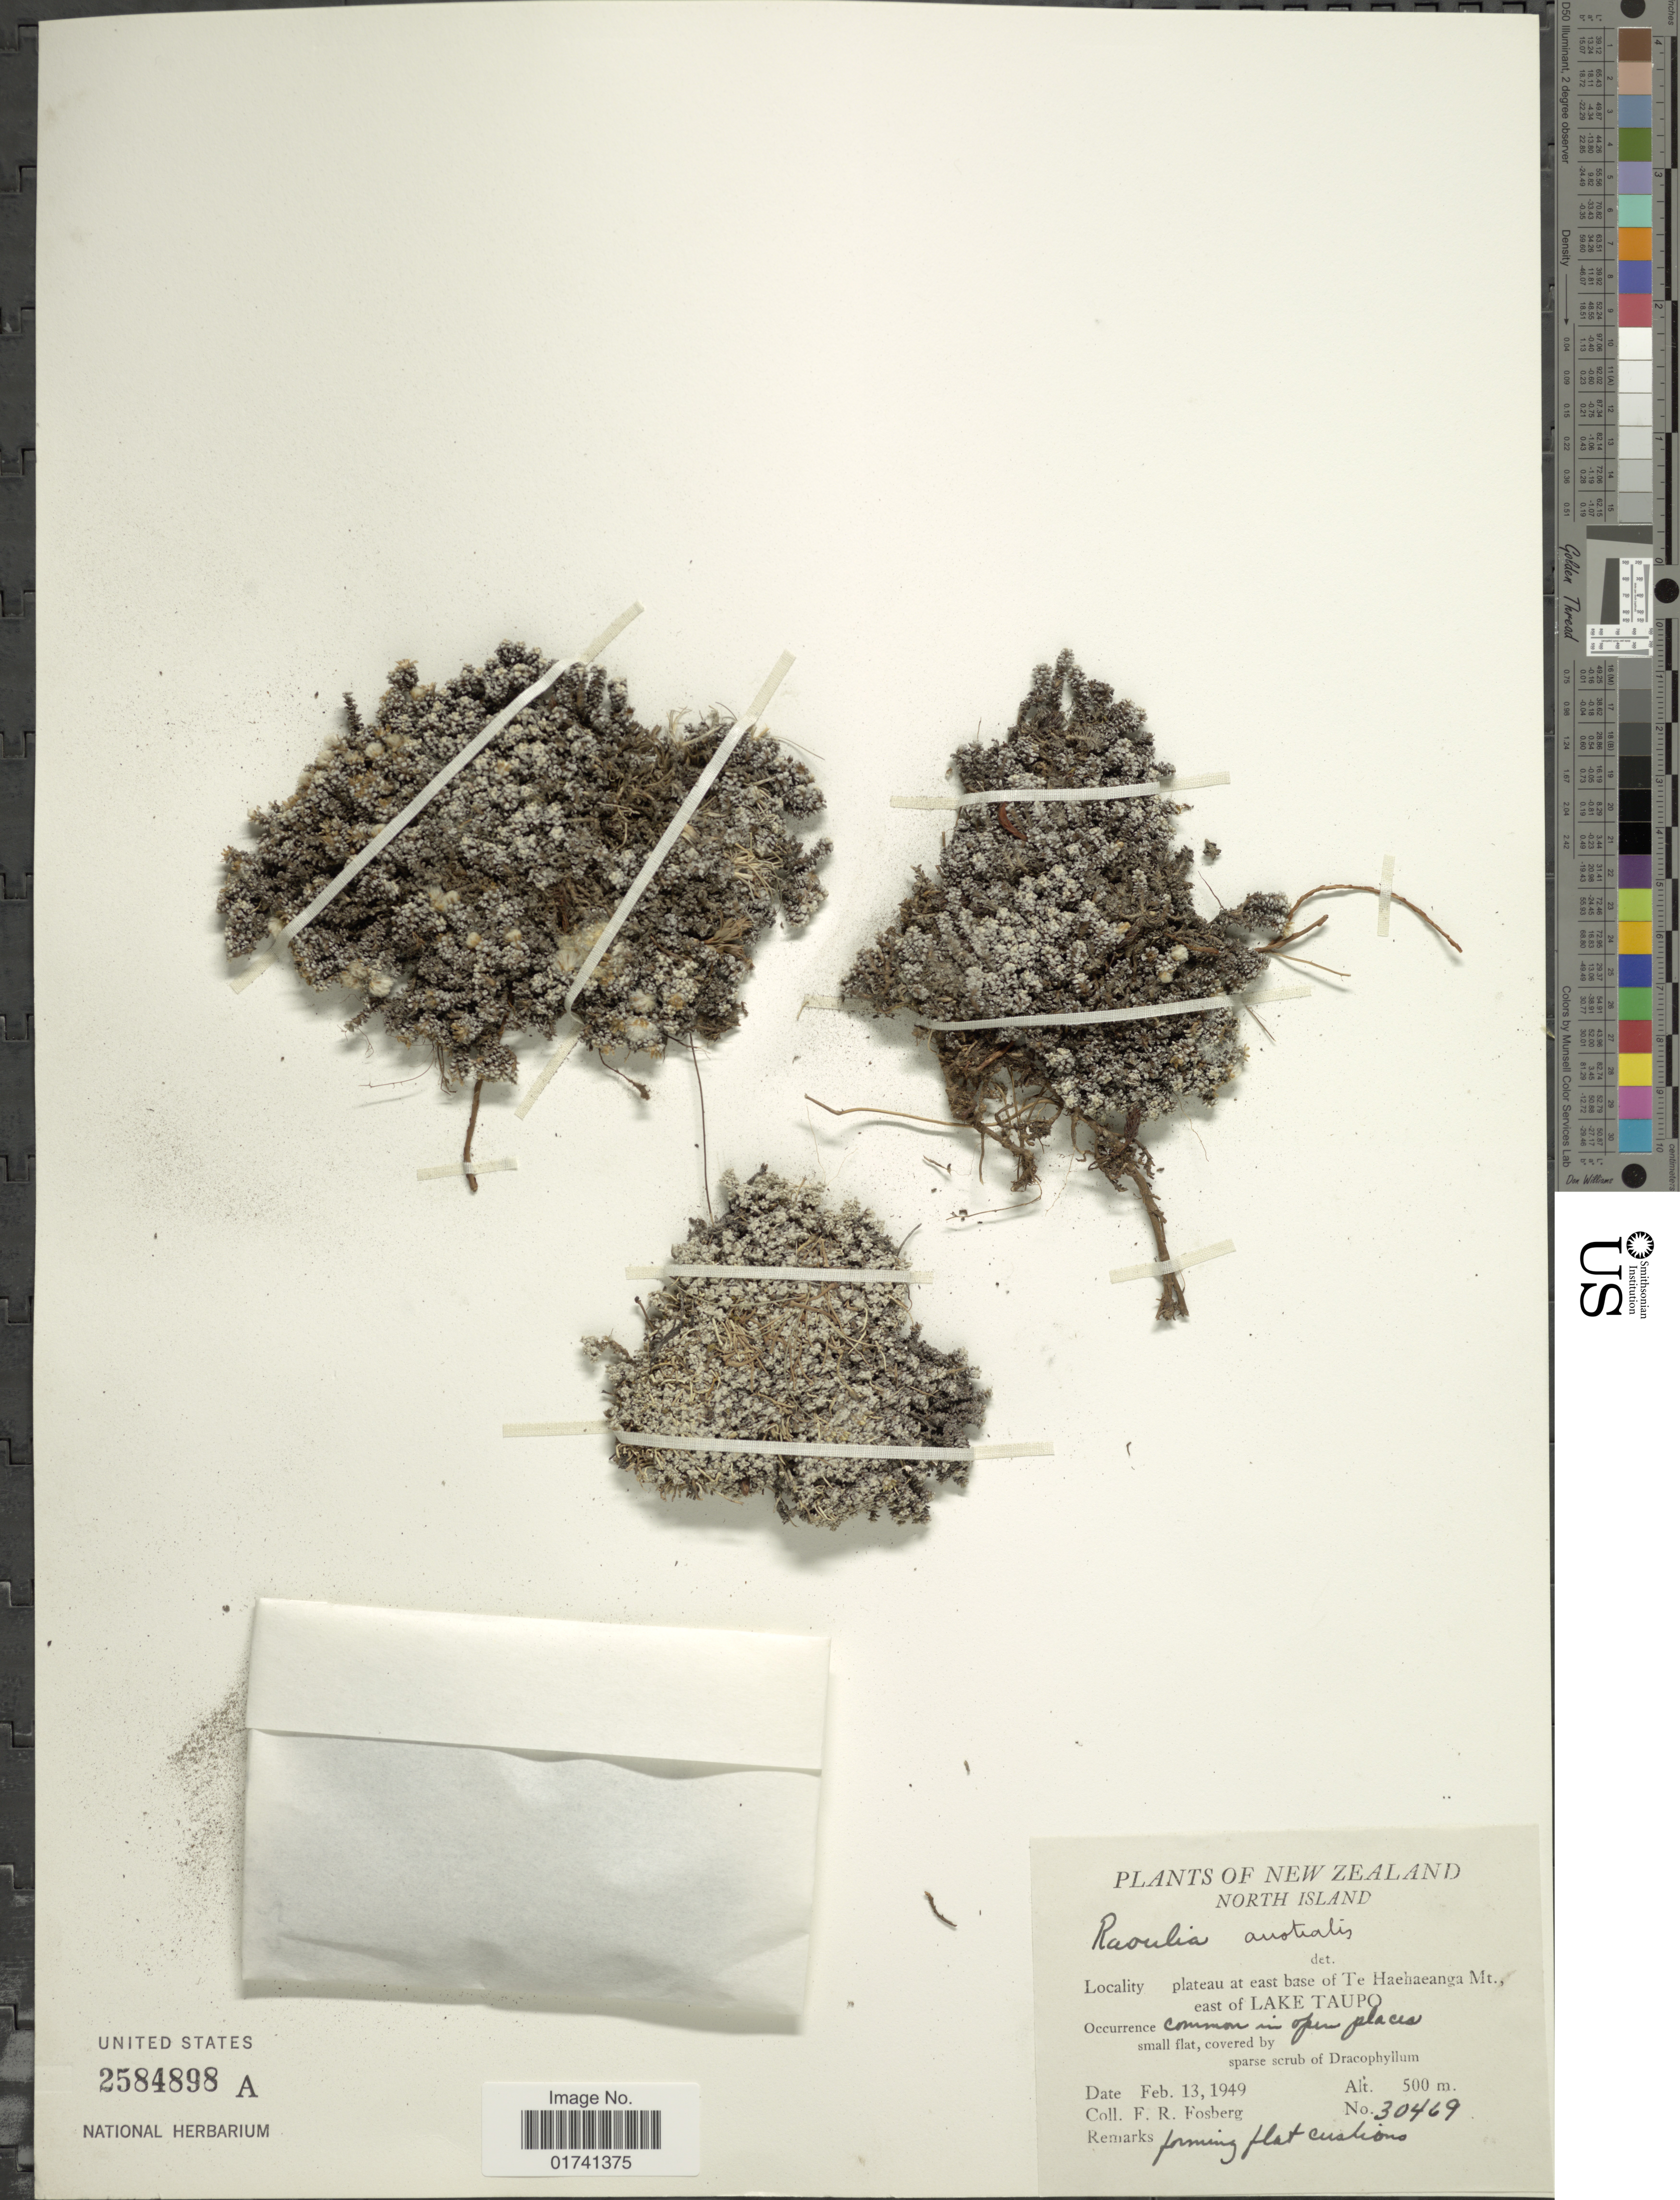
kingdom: Plantae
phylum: Tracheophyta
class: Magnoliopsida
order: Asterales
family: Asteraceae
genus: Raoulia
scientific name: Raoulia australis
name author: Hook. f.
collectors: F. R. Fosberg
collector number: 30469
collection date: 1949-02-13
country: New Zealand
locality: North Island, plateau at east base of Te Hazehaenga Mt., east of Lake Taupo, common in open places.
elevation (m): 500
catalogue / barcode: US 2584898A